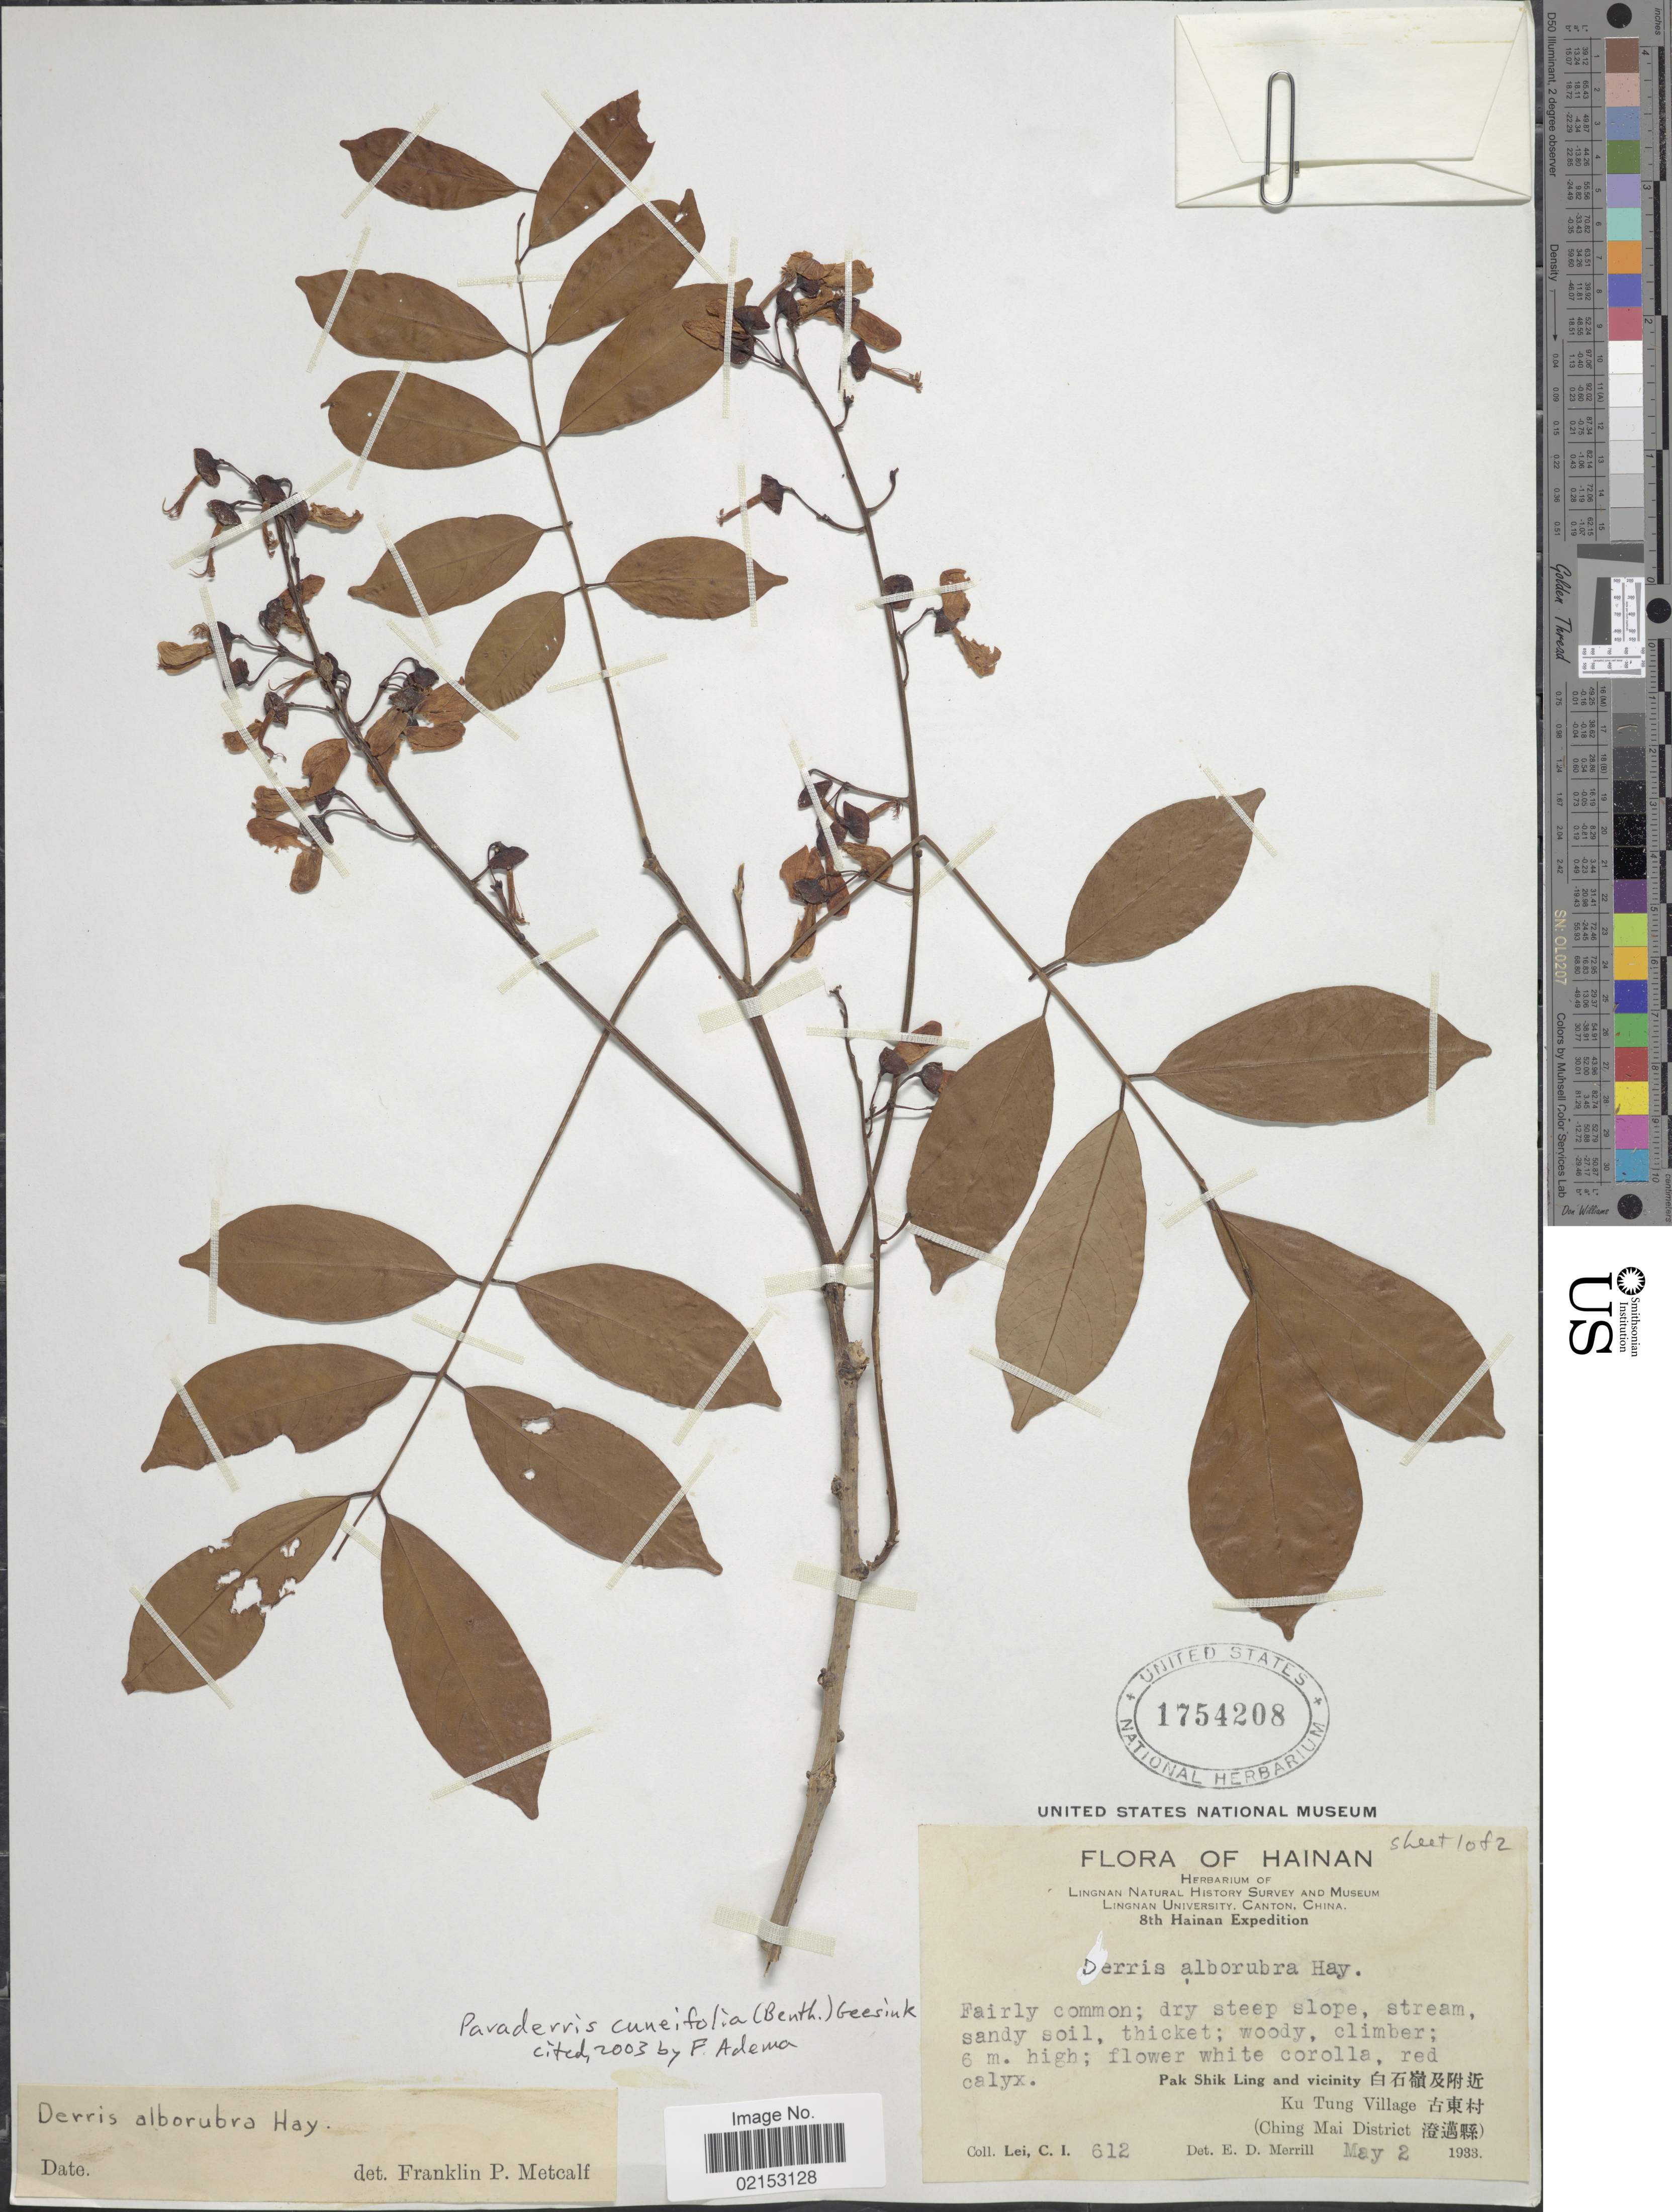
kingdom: Plantae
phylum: Tracheophyta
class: Magnoliopsida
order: Fabales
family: Fabaceae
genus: Derris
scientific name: Derris cuneifolia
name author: Benth.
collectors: C. I. Lei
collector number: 612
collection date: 1933-05-02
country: China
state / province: Hainan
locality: Dry steep slope, stream, Pak Shik Ling and vicinity, Ku Tung Village (Ching Mai District).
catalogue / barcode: US 1754208